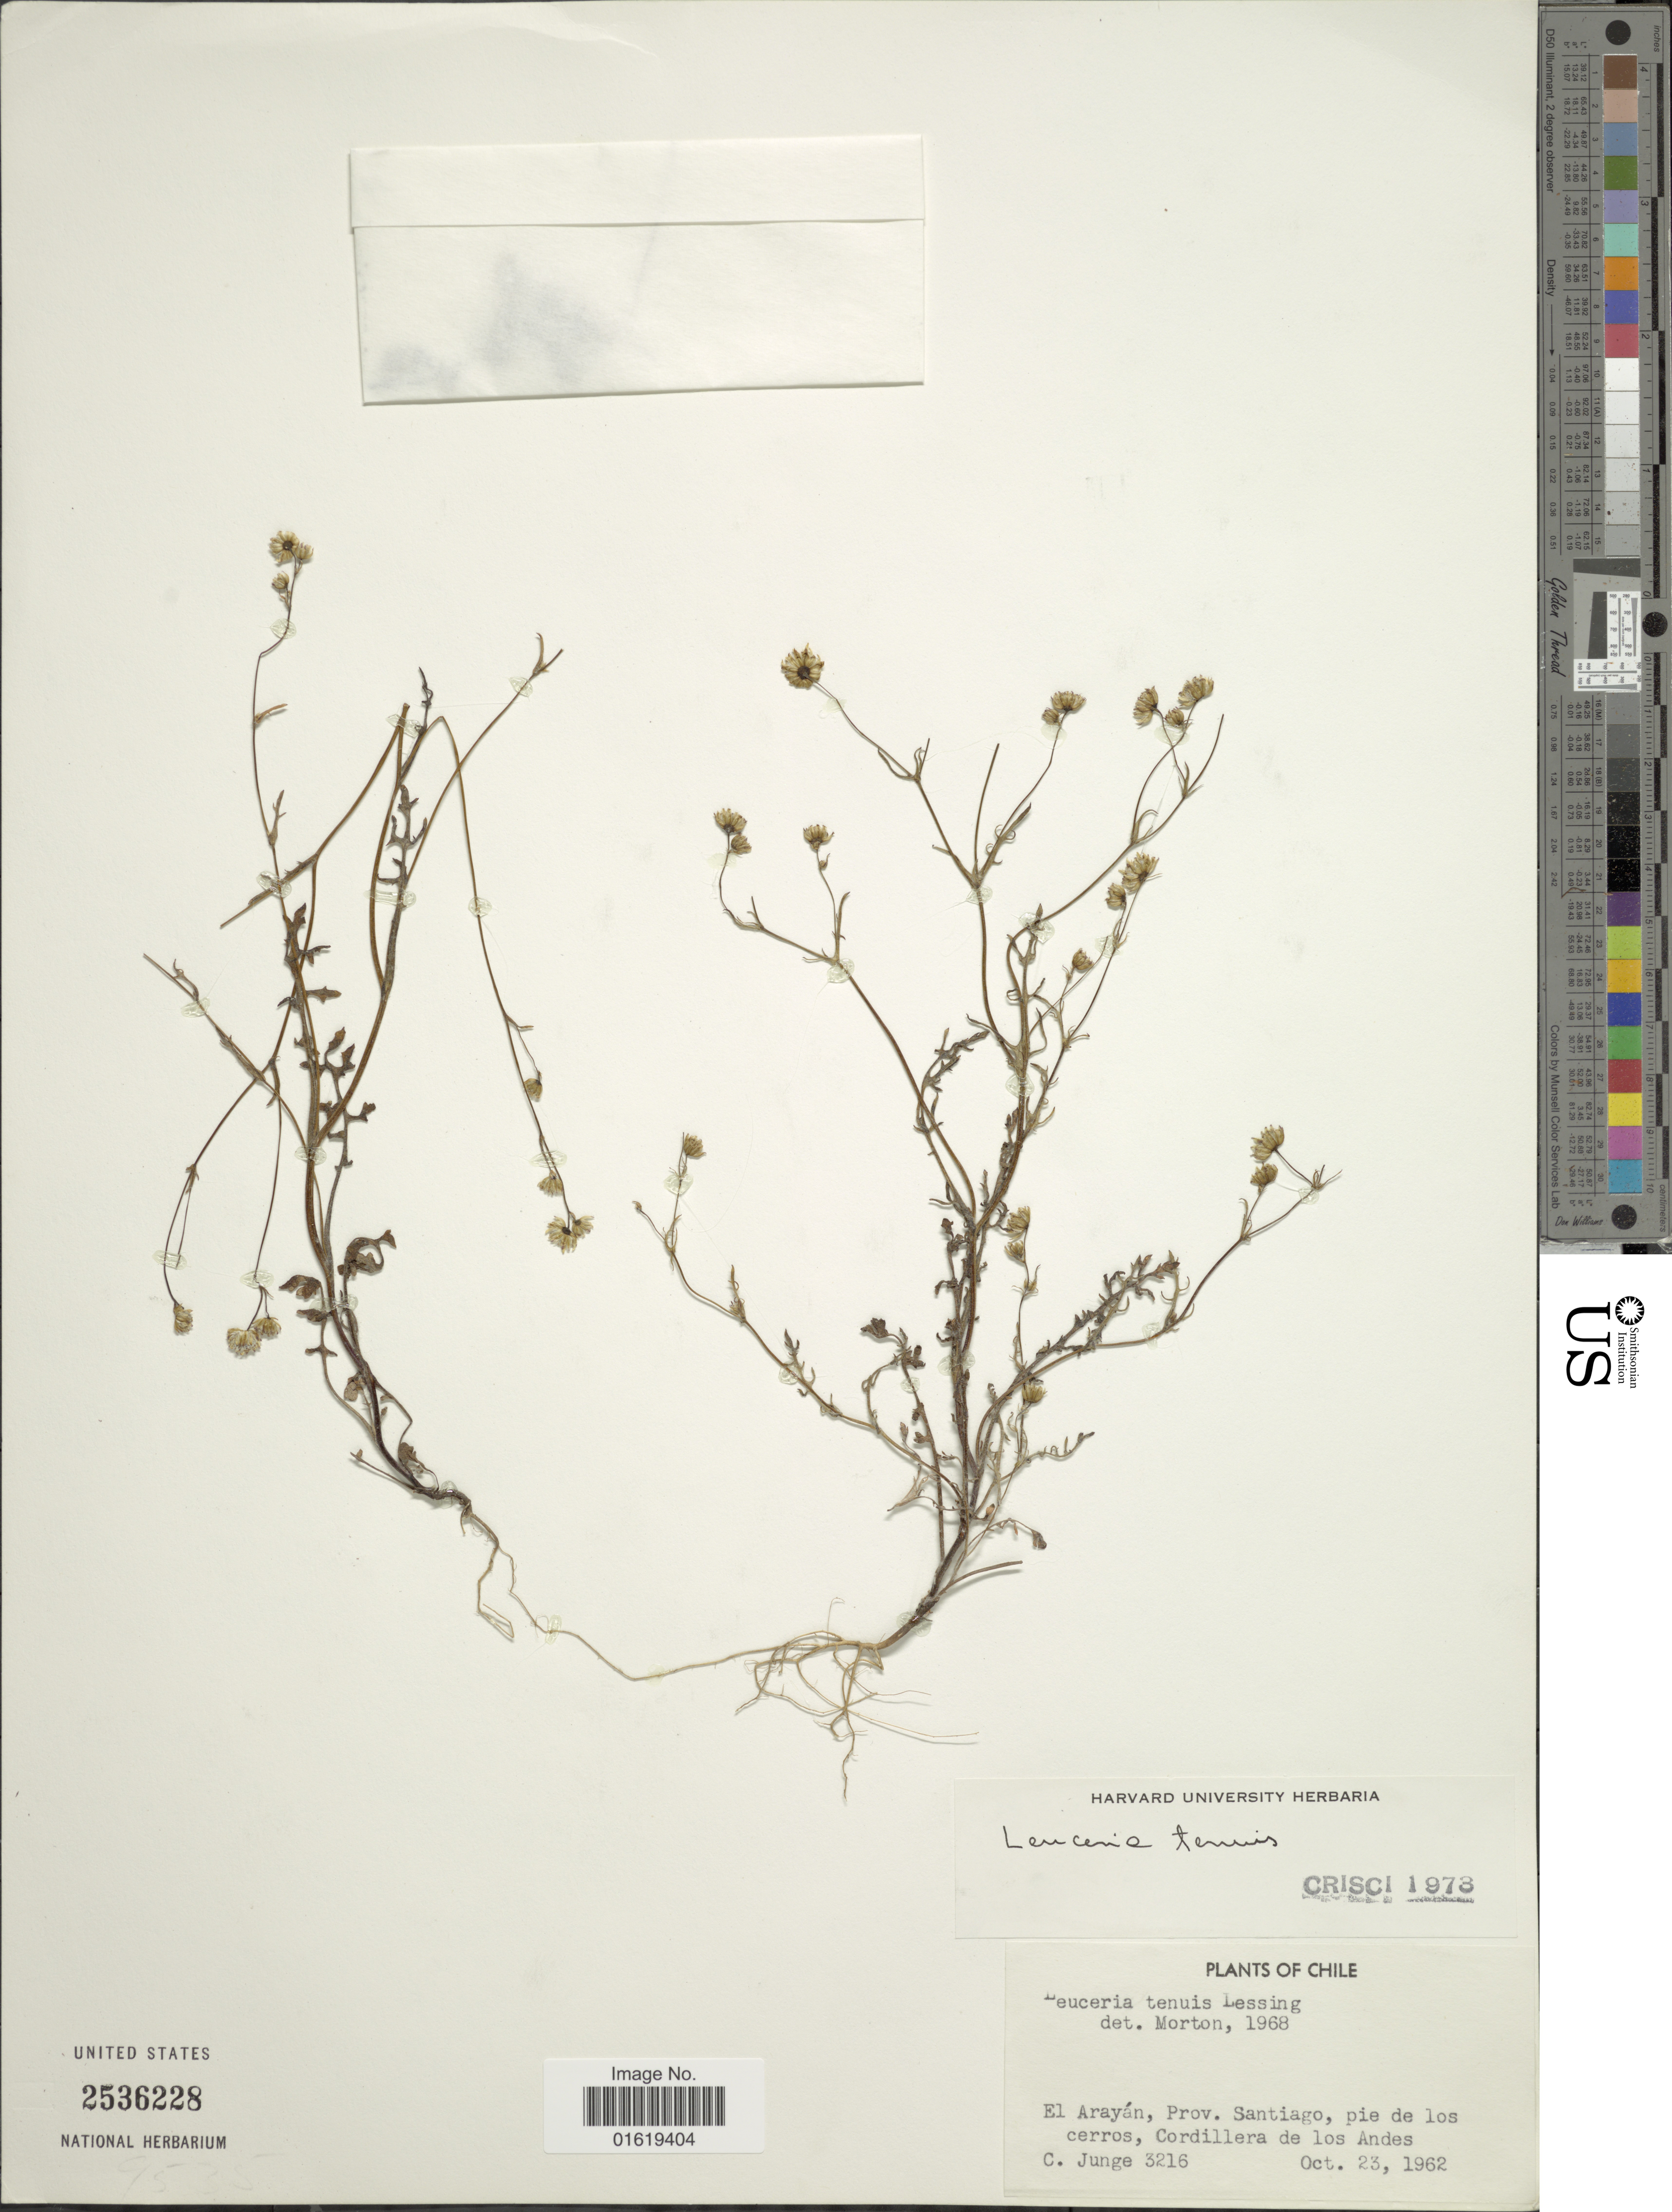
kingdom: Plantae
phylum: Tracheophyta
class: Magnoliopsida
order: Asterales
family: Asteraceae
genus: Leucheria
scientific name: Leucheria tenuis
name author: Less.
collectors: C. Junge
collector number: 3216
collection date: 1962-10-23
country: Chile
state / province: Región Metropolitana (RM)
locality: El Arayán, Prov. Santiago, pie de los cerros, Cordillera de los Andes.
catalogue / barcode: US 2536228